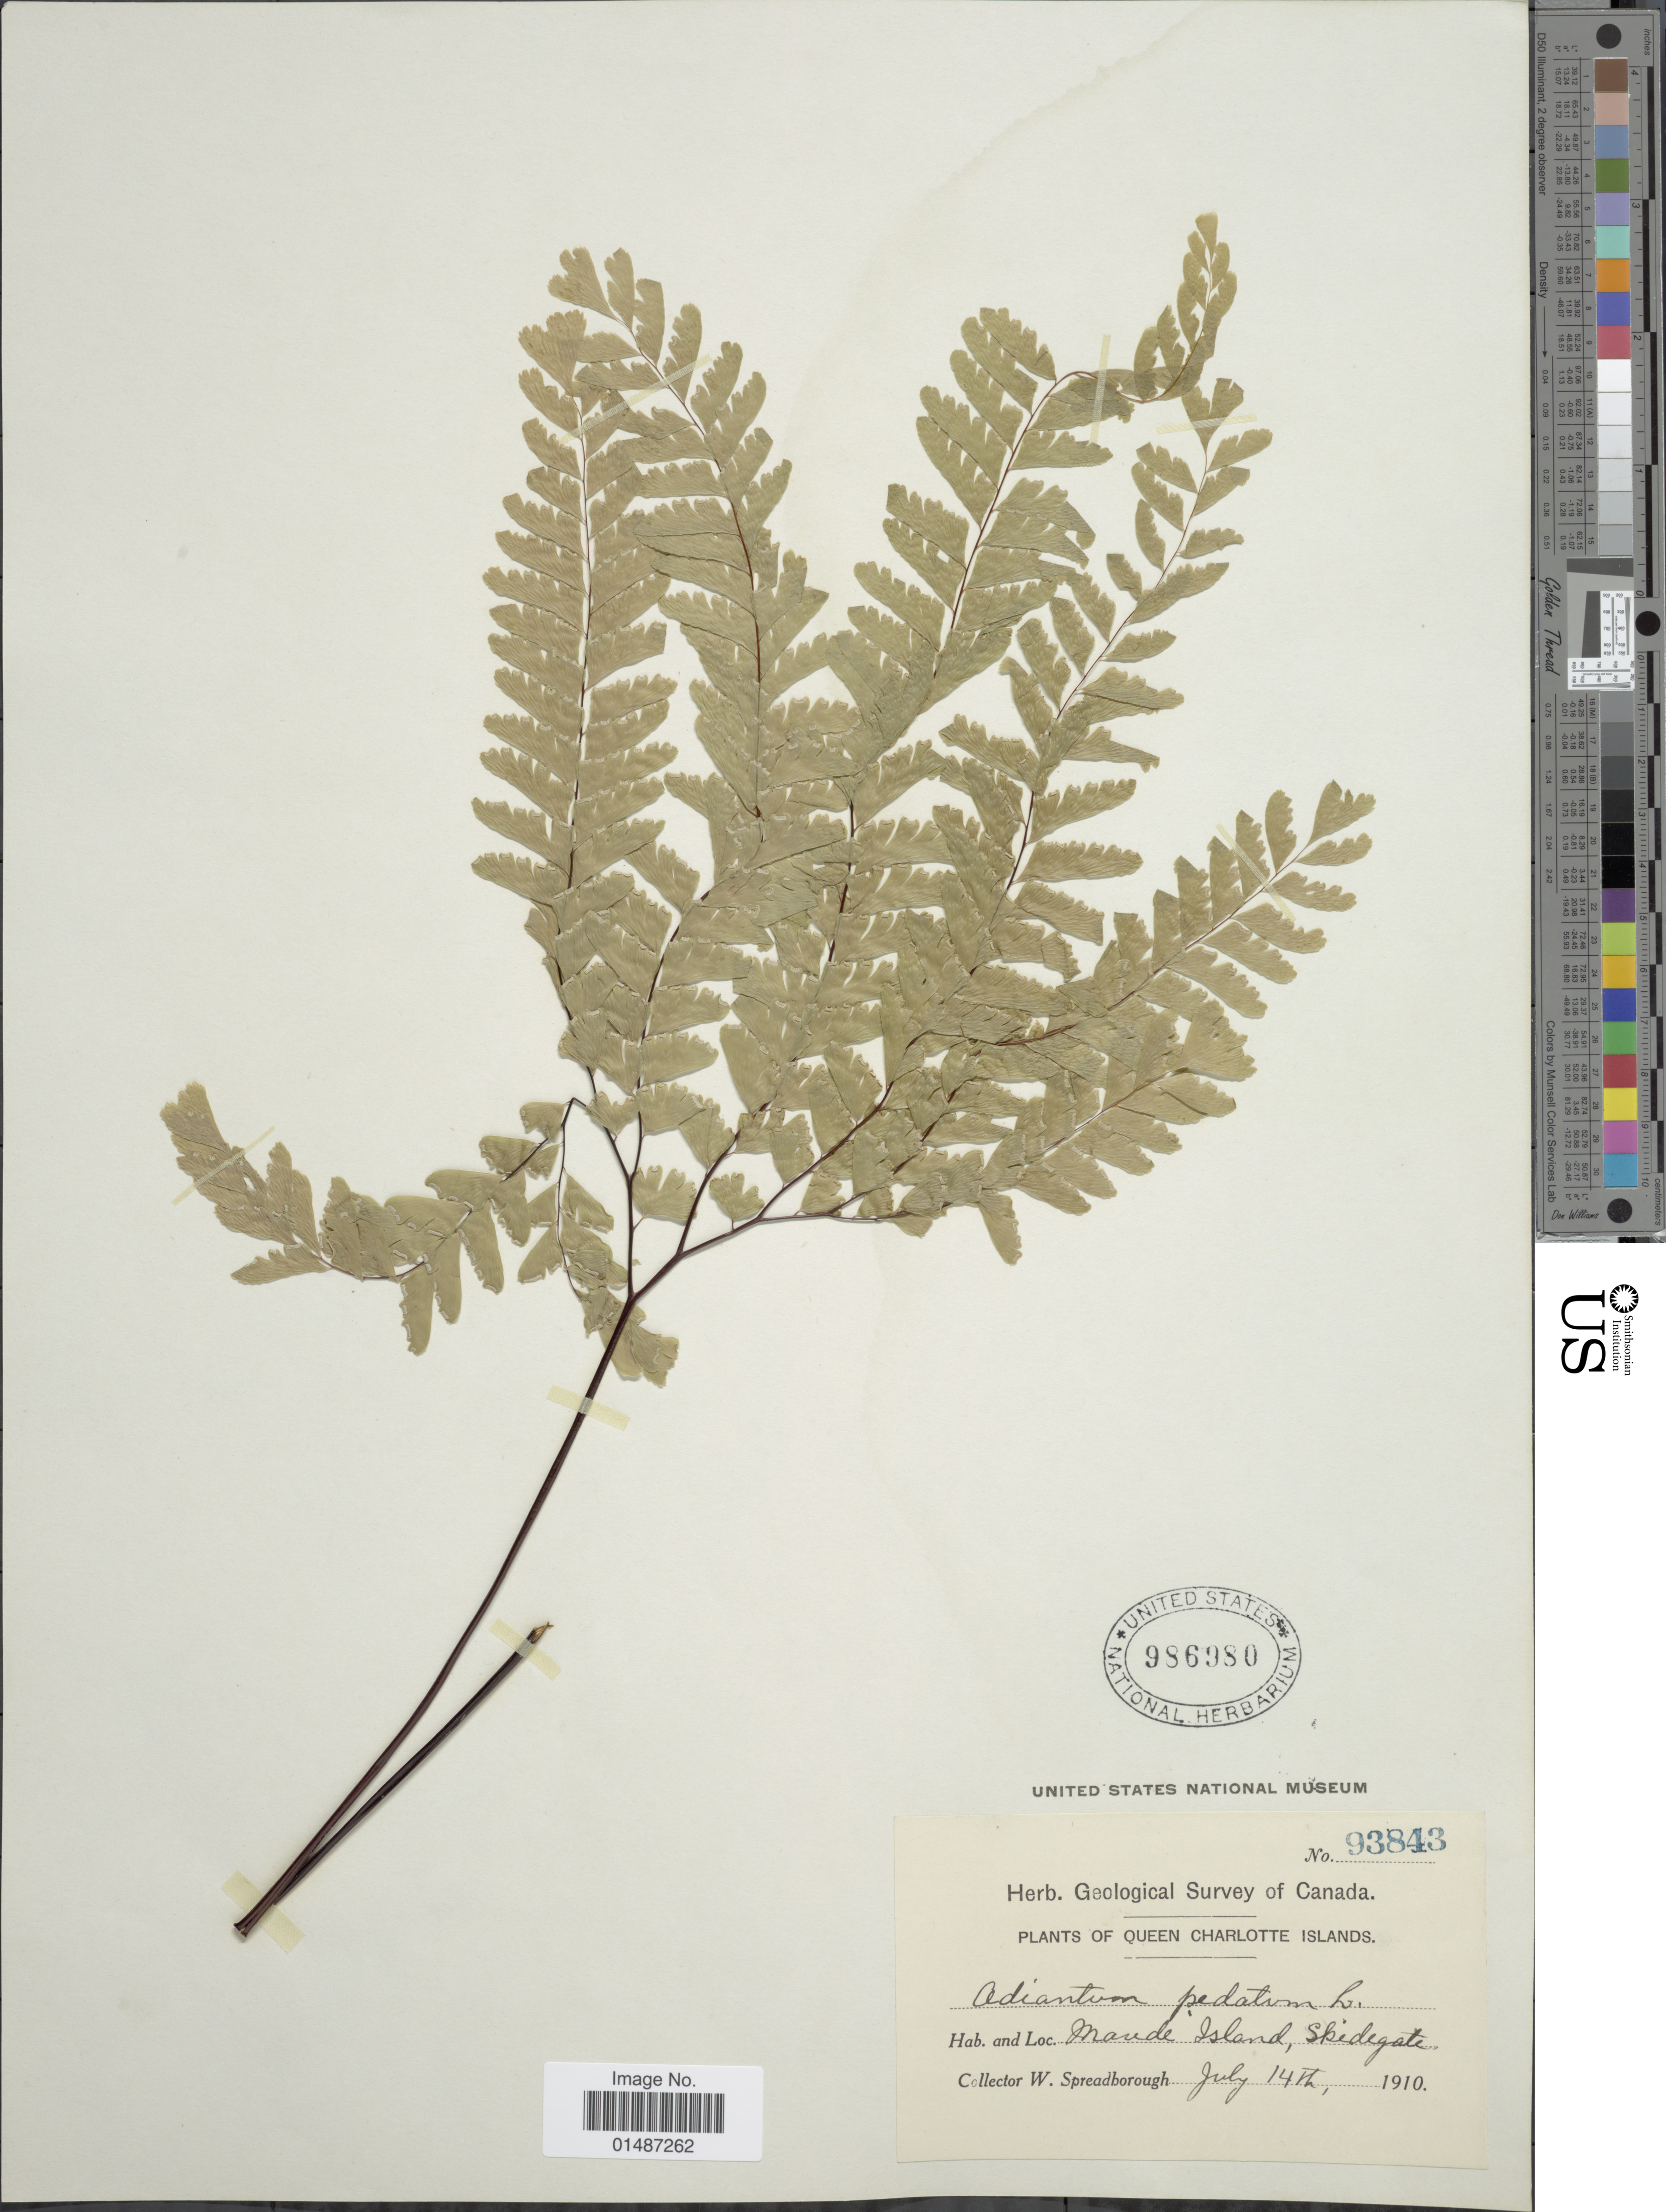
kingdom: Plantae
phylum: Tracheophyta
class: Polypodiopsida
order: Polypodiales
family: Pteridaceae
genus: Adiantum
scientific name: Adiantum pedatum subsp. aleuticum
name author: (Rupr.) Calder & Roy L. Taylor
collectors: W. Spreadborough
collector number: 93843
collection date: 1910-07-14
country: Canada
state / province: British Columbia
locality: Queen Charlotte Islands. Maude Island, Skidegate.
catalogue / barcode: US 986980